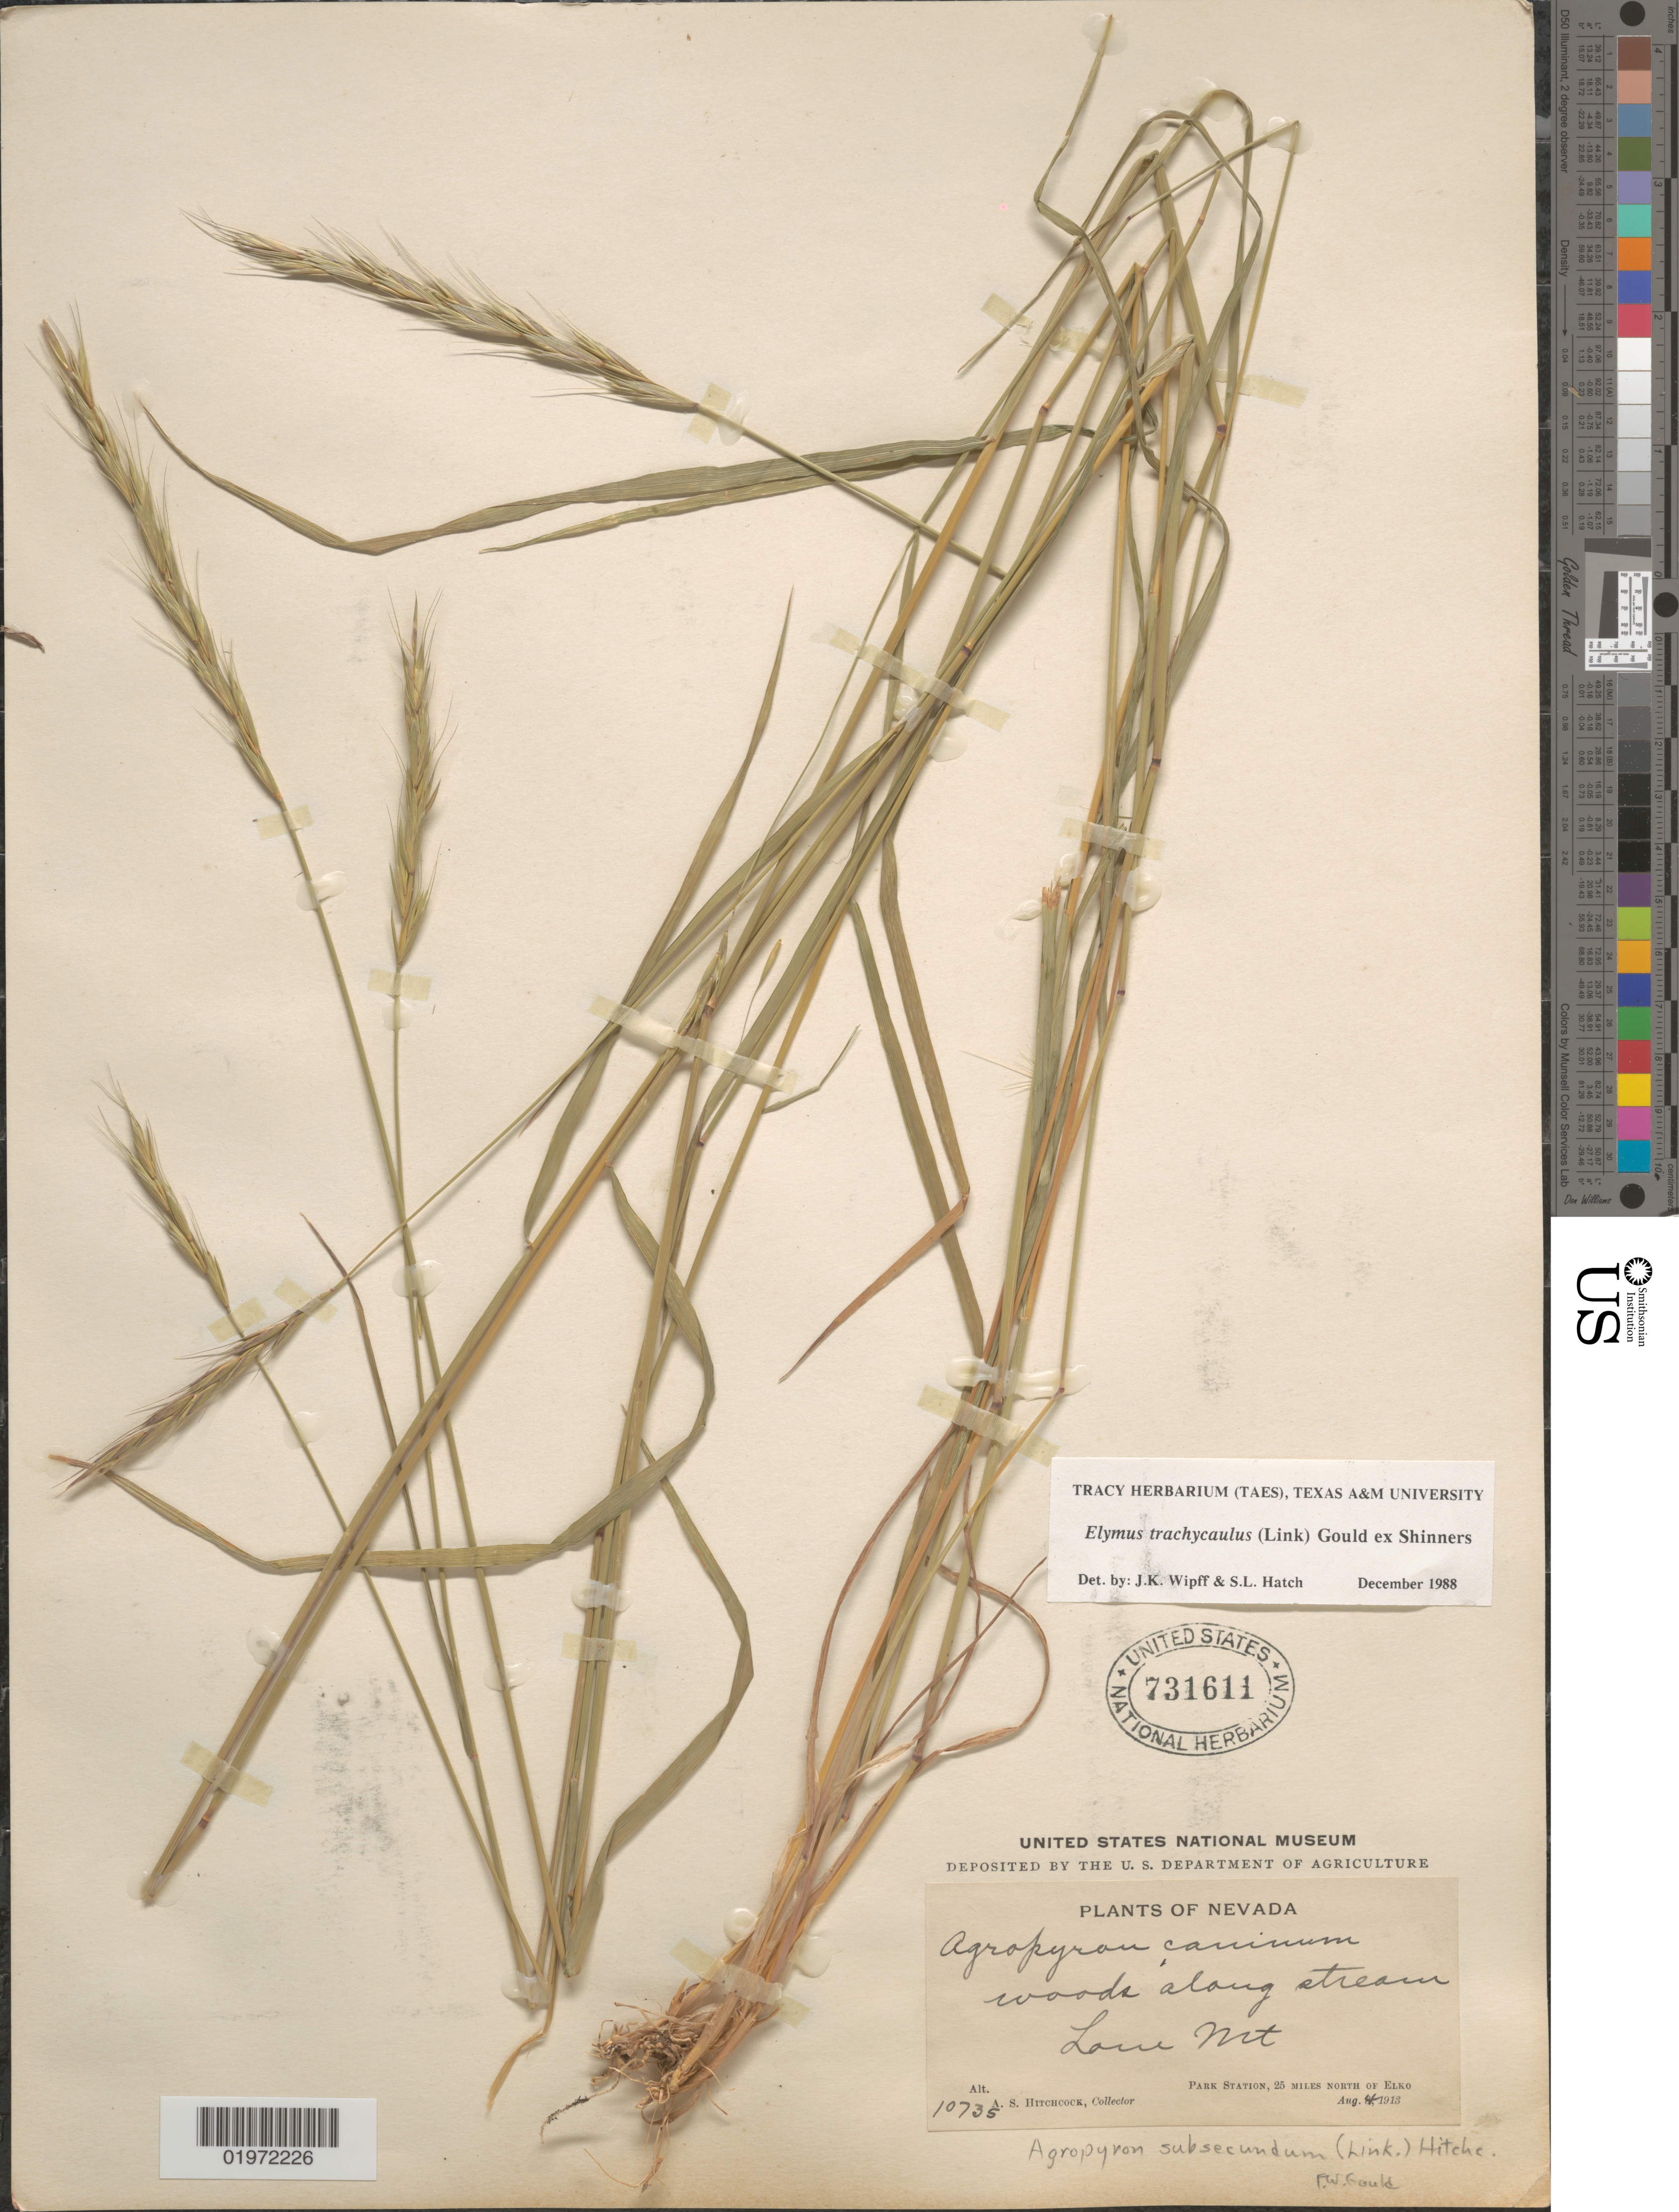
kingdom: Plantae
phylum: Tracheophyta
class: Liliopsida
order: Poales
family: Poaceae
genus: Elymus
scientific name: Elymus trachycaulus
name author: (Link) Gould ex Shinners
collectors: A. S. Hitchcock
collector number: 10735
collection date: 1913-08-04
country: United States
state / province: Nevada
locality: Woods along stream. Low Mt. Park Station, 25 miles North of Elko.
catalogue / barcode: US 731611